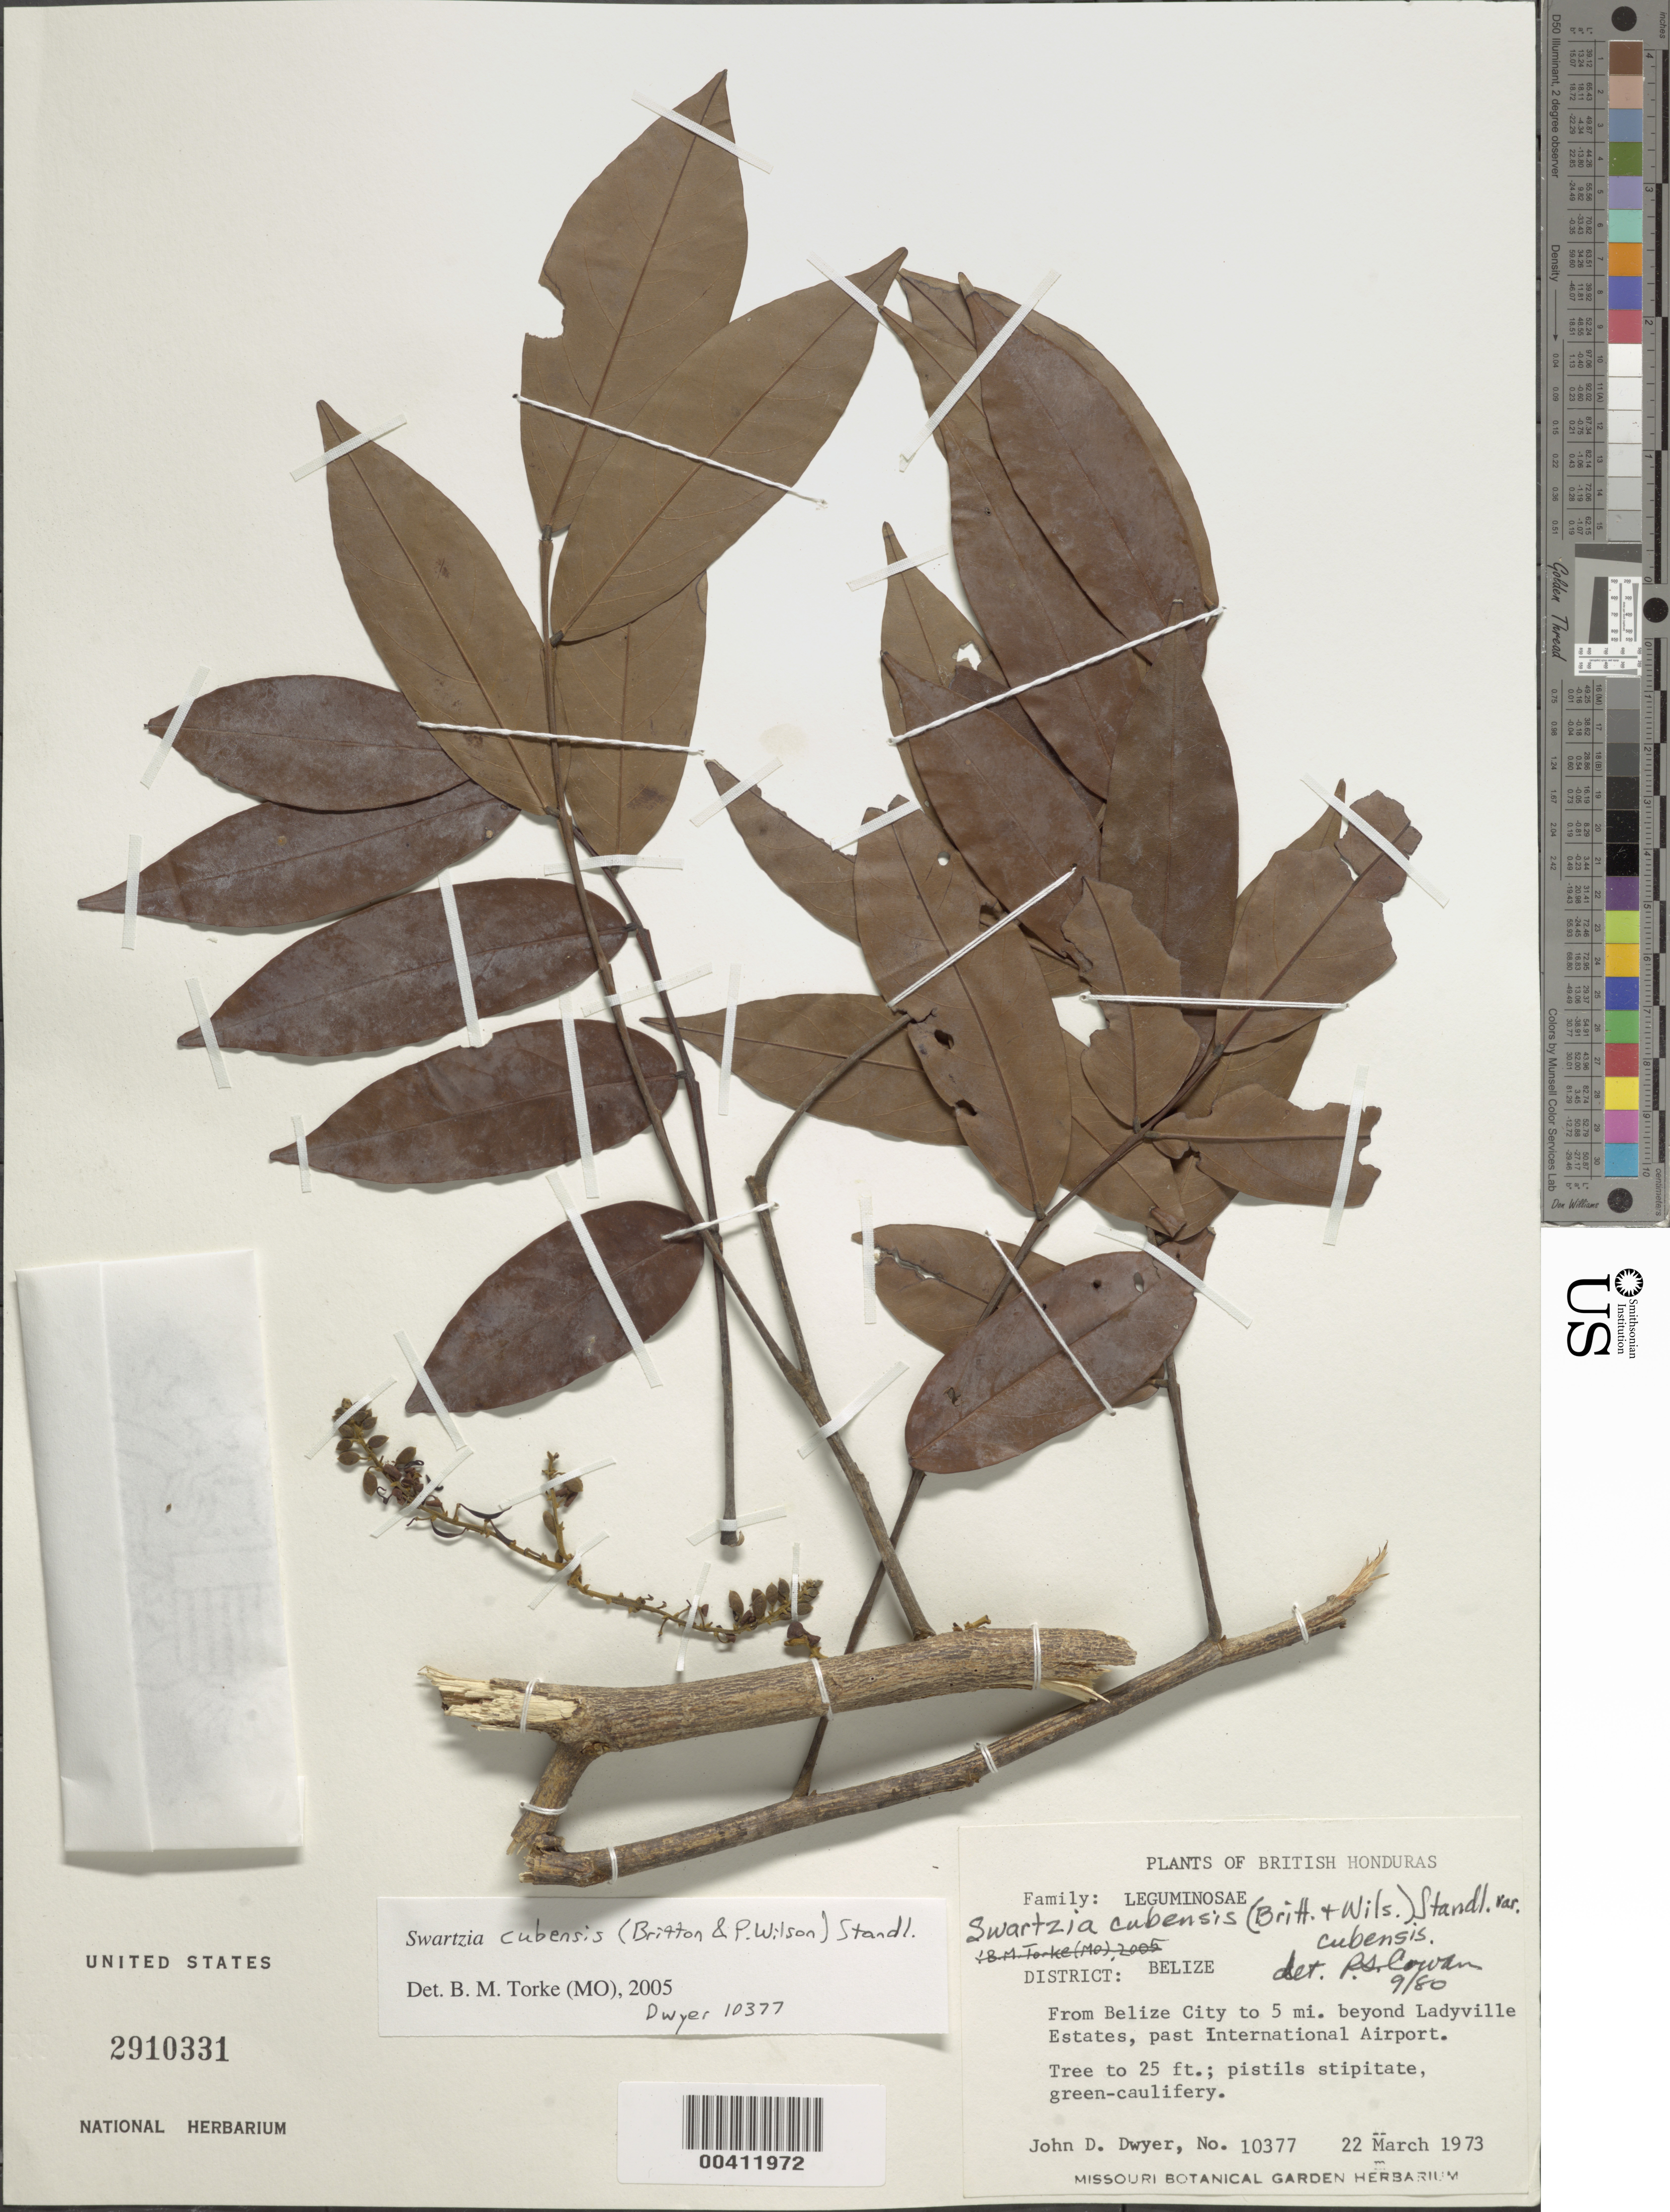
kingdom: Plantae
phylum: Tracheophyta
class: Magnoliopsida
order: Fabales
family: Fabaceae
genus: Swartzia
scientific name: Swartzia cubensis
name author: (Britton & P. Wilson) Standl.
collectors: J. D. Dwyer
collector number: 10377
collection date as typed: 22 Mar 1973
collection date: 1973-03-22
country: Belize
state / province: Belize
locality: From Belize City to 5 mi. beyond Ladyville Estates, past international airport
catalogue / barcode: US 2910331